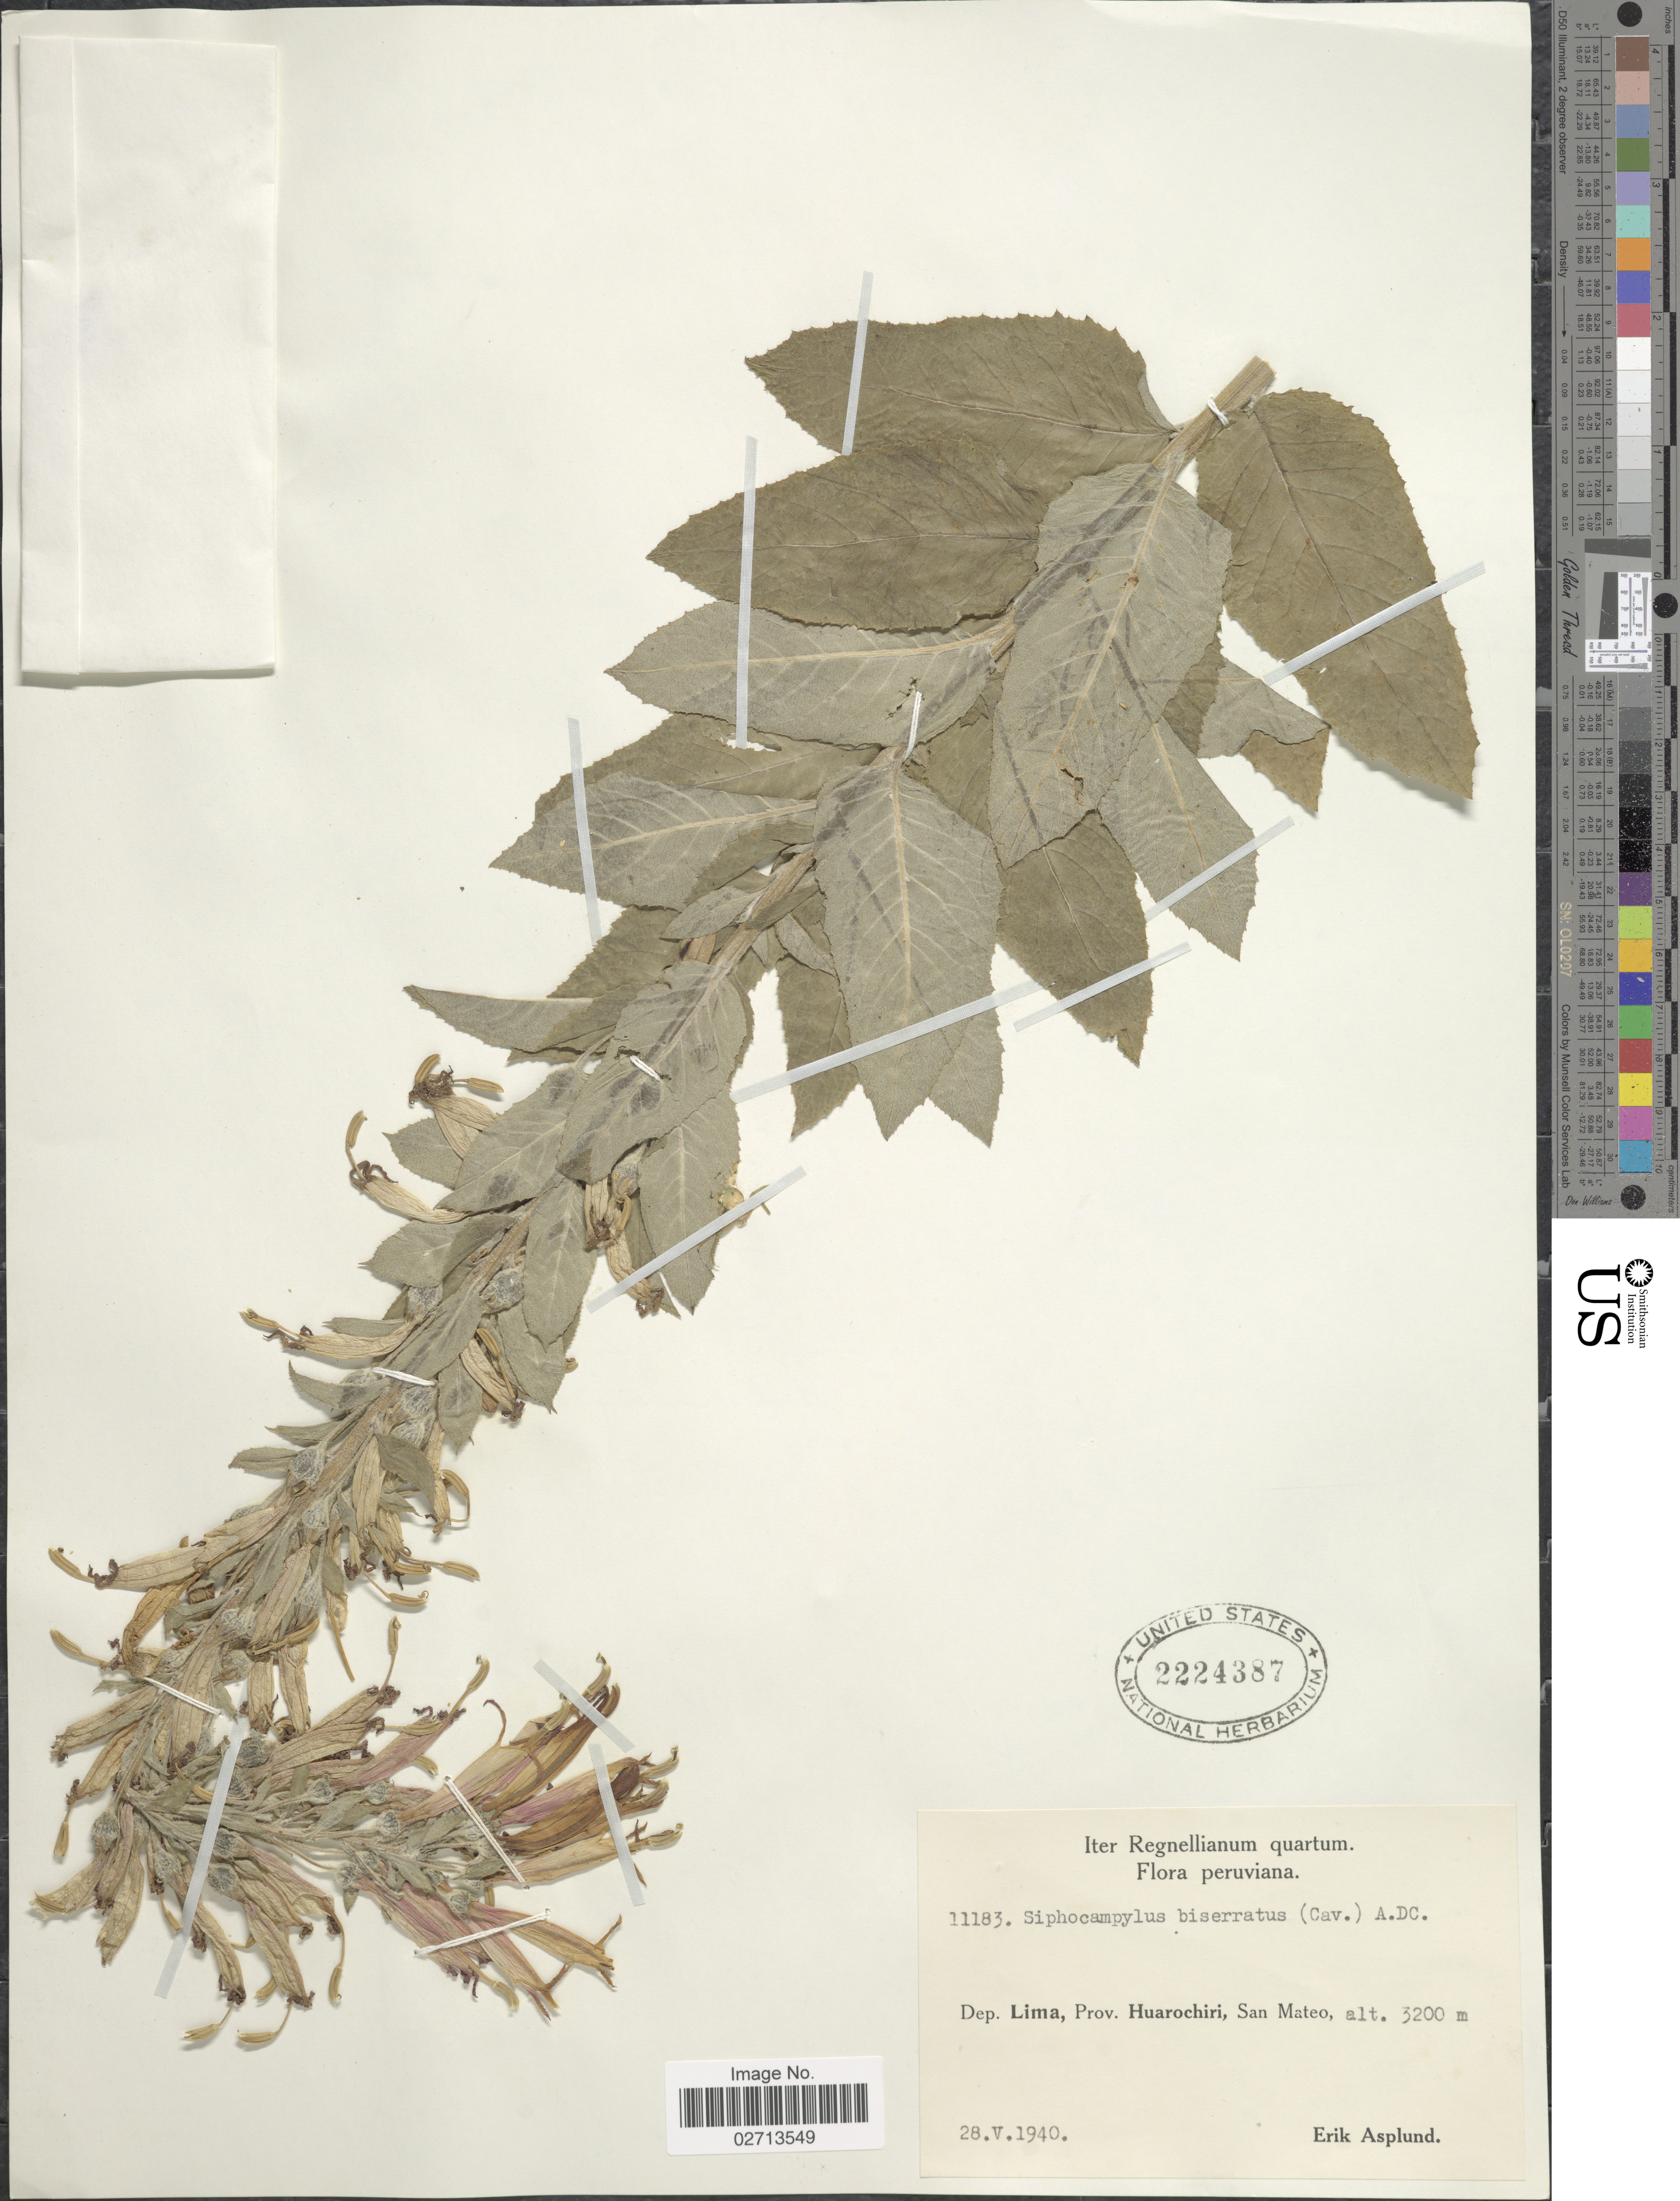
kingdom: Plantae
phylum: Tracheophyta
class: Magnoliopsida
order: Asterales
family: Campanulaceae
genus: Siphocampylus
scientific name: Siphocampylus biserratus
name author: (Cav.) A. DC.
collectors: E. Asplund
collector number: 11183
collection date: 1940-05-28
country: Peru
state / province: Lima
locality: Prov. Huarochiri, San Mateo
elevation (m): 3200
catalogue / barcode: US 2224387